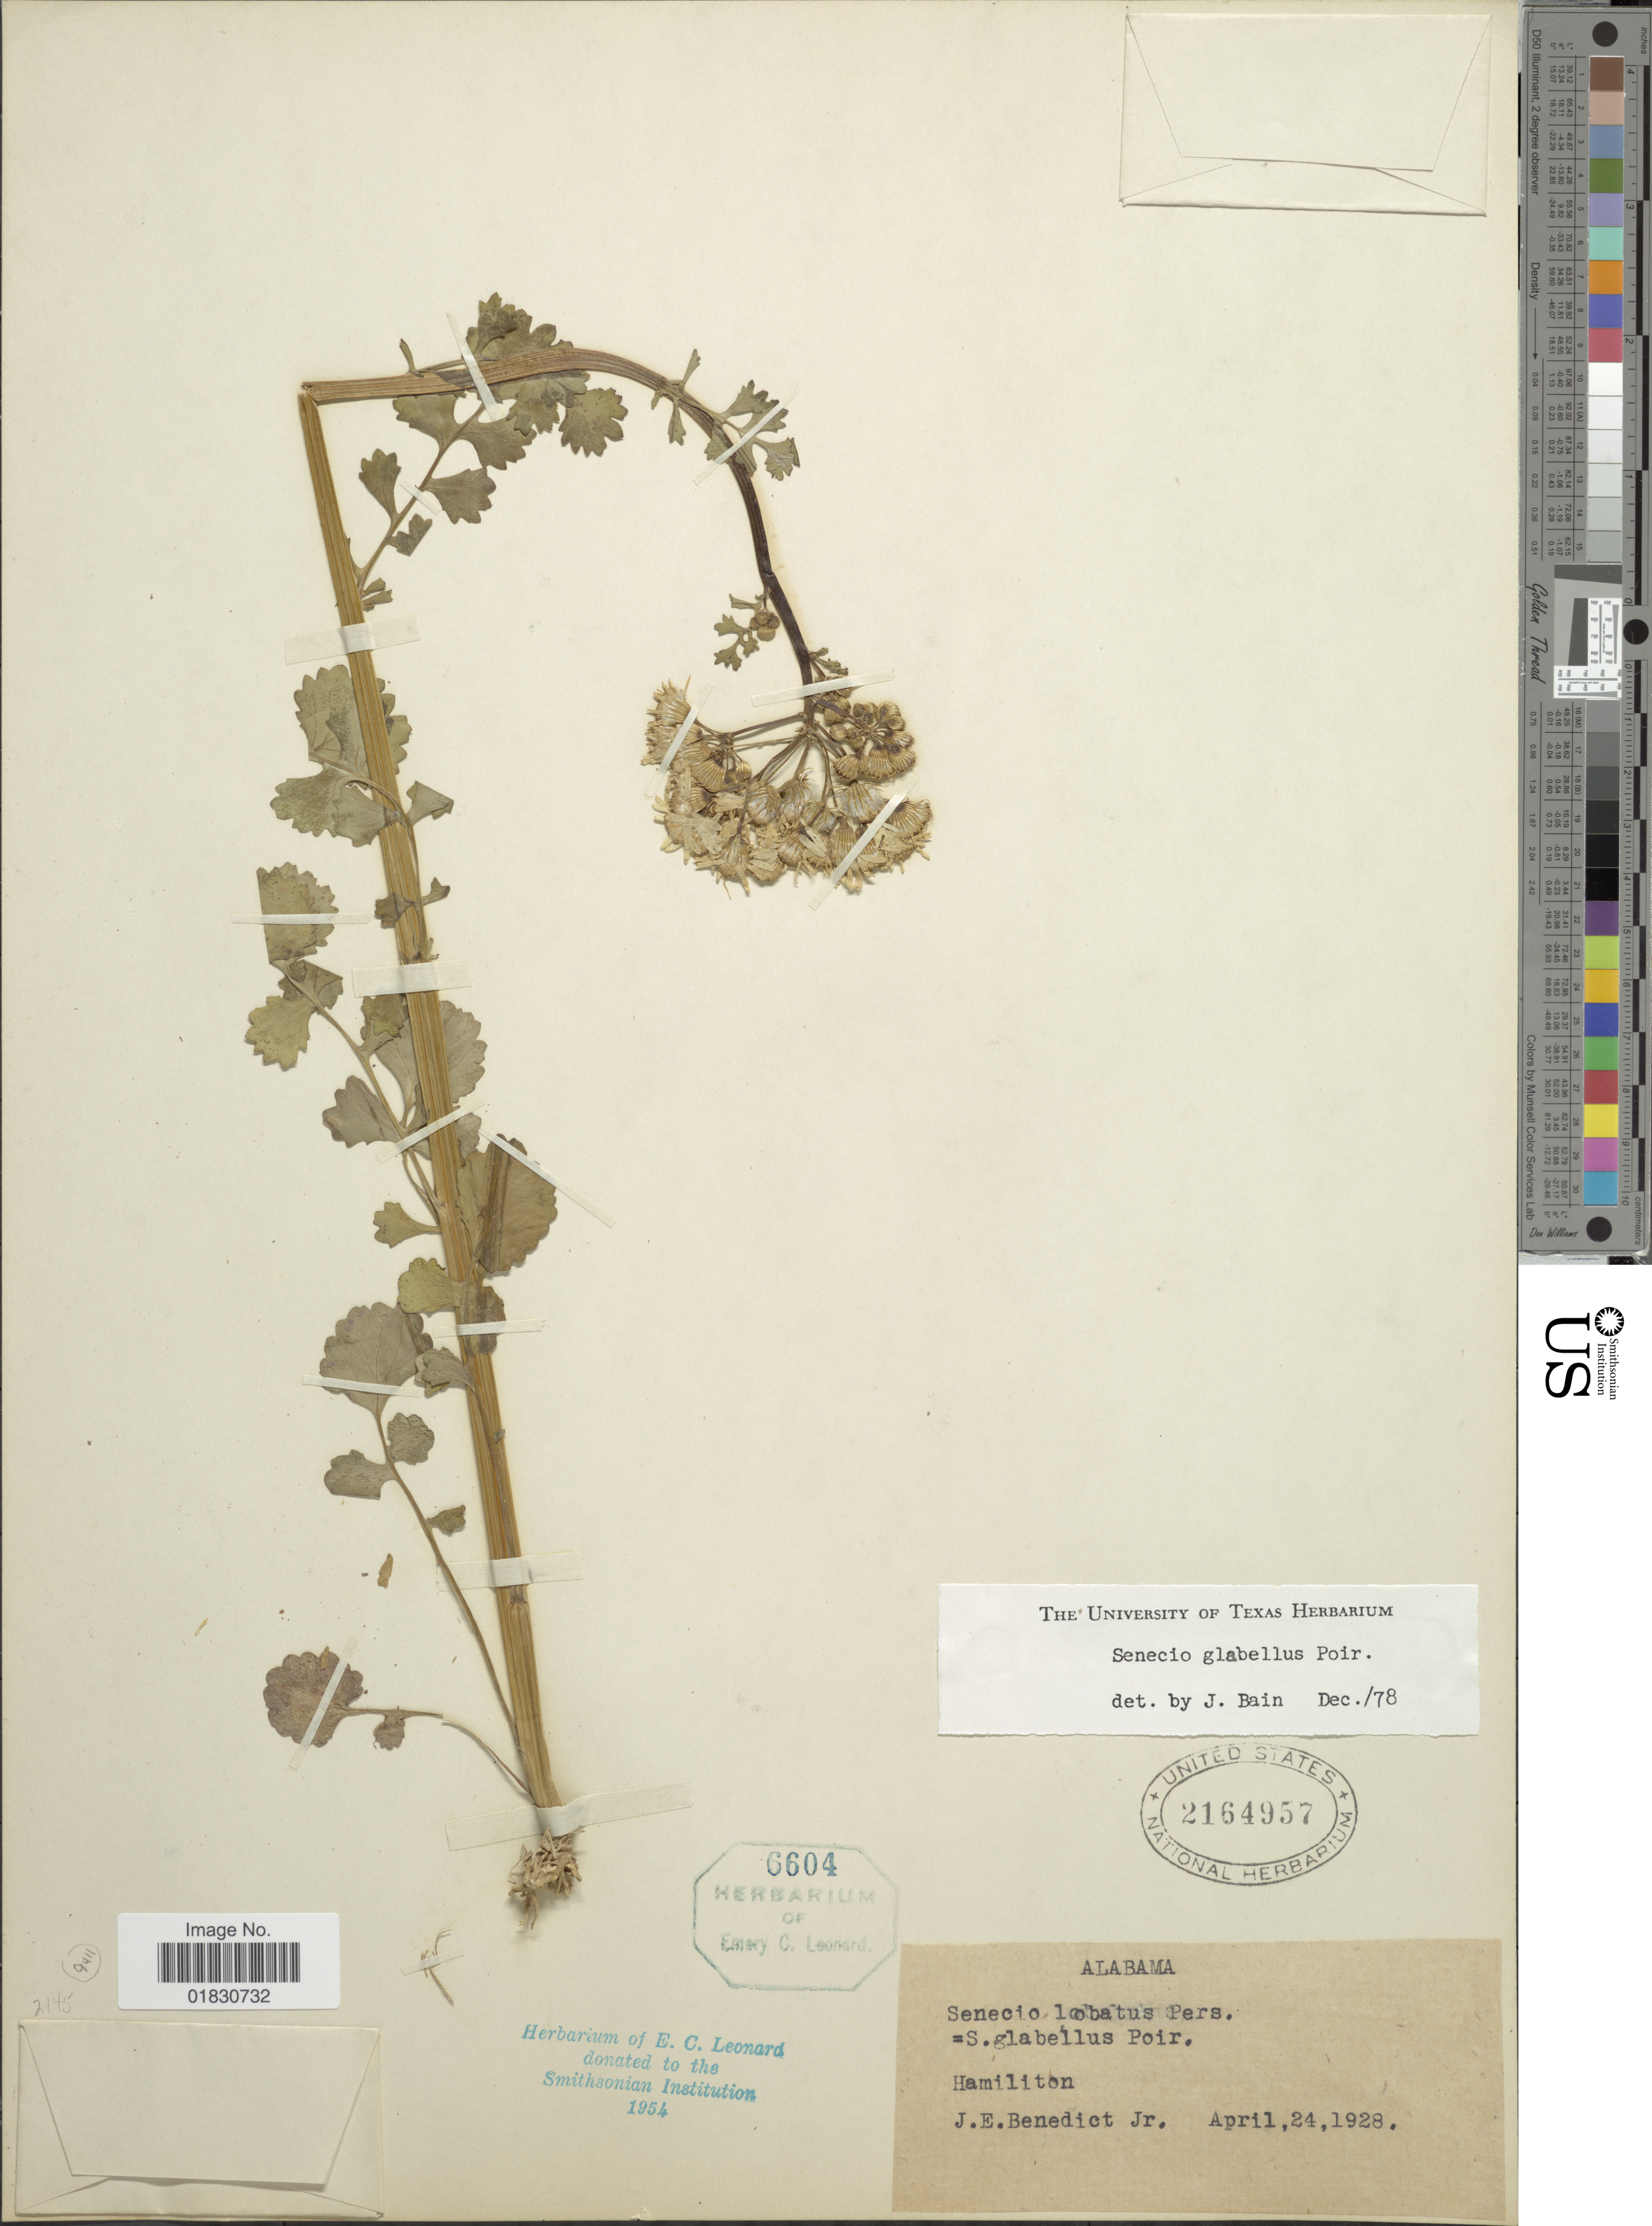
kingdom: Plantae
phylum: Tracheophyta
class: Magnoliopsida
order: Asterales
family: Asteraceae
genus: Packera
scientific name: Packera glabella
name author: (Poir.) C. Jeffrey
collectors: J. Benedict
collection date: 1928-04-24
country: United States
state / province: Alabama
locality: Hamiliton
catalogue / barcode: US 2164957